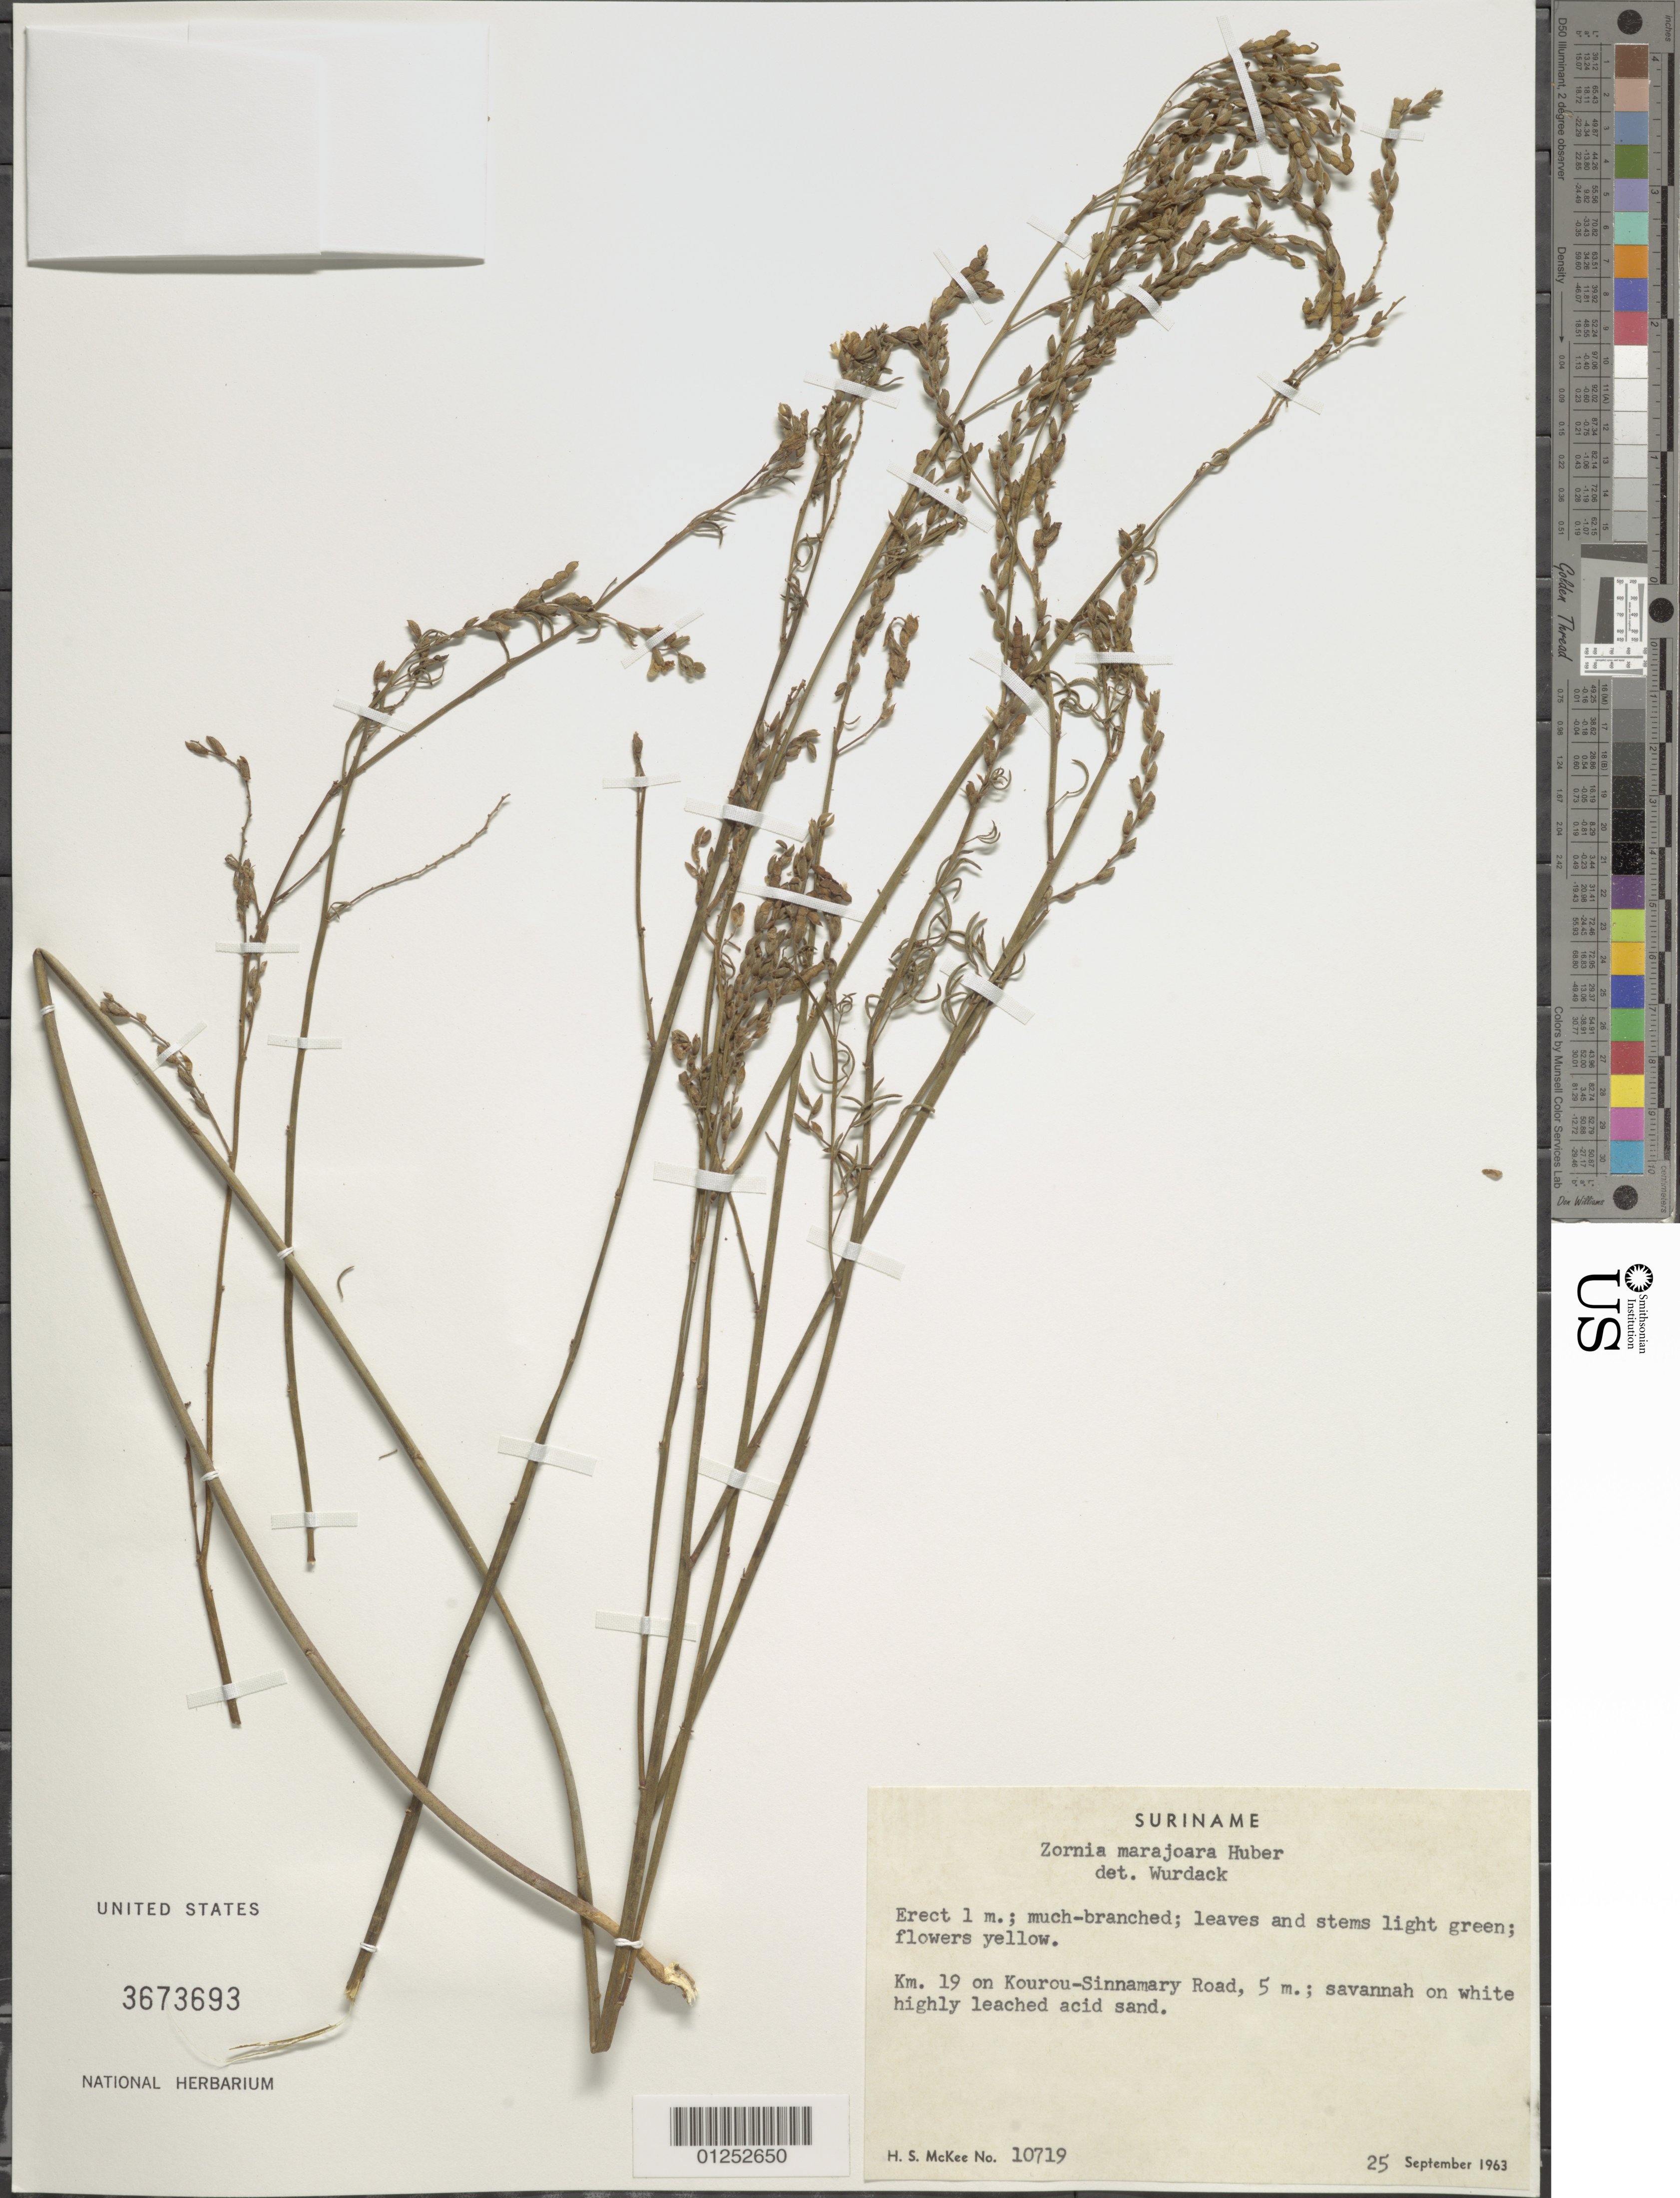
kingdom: Plantae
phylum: Tracheophyta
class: Magnoliopsida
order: Fabales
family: Fabaceae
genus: Zornia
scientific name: Zornia marajoara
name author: Huber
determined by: Wurdack, John J., (US), US (UNITED STATES)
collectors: H. S. McKee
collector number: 10719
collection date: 1963-09-25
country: Suriname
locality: Km. 19 on Kourou-Sinnamary Road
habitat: Savannah on white highly leached acid sand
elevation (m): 5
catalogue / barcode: US 3673693